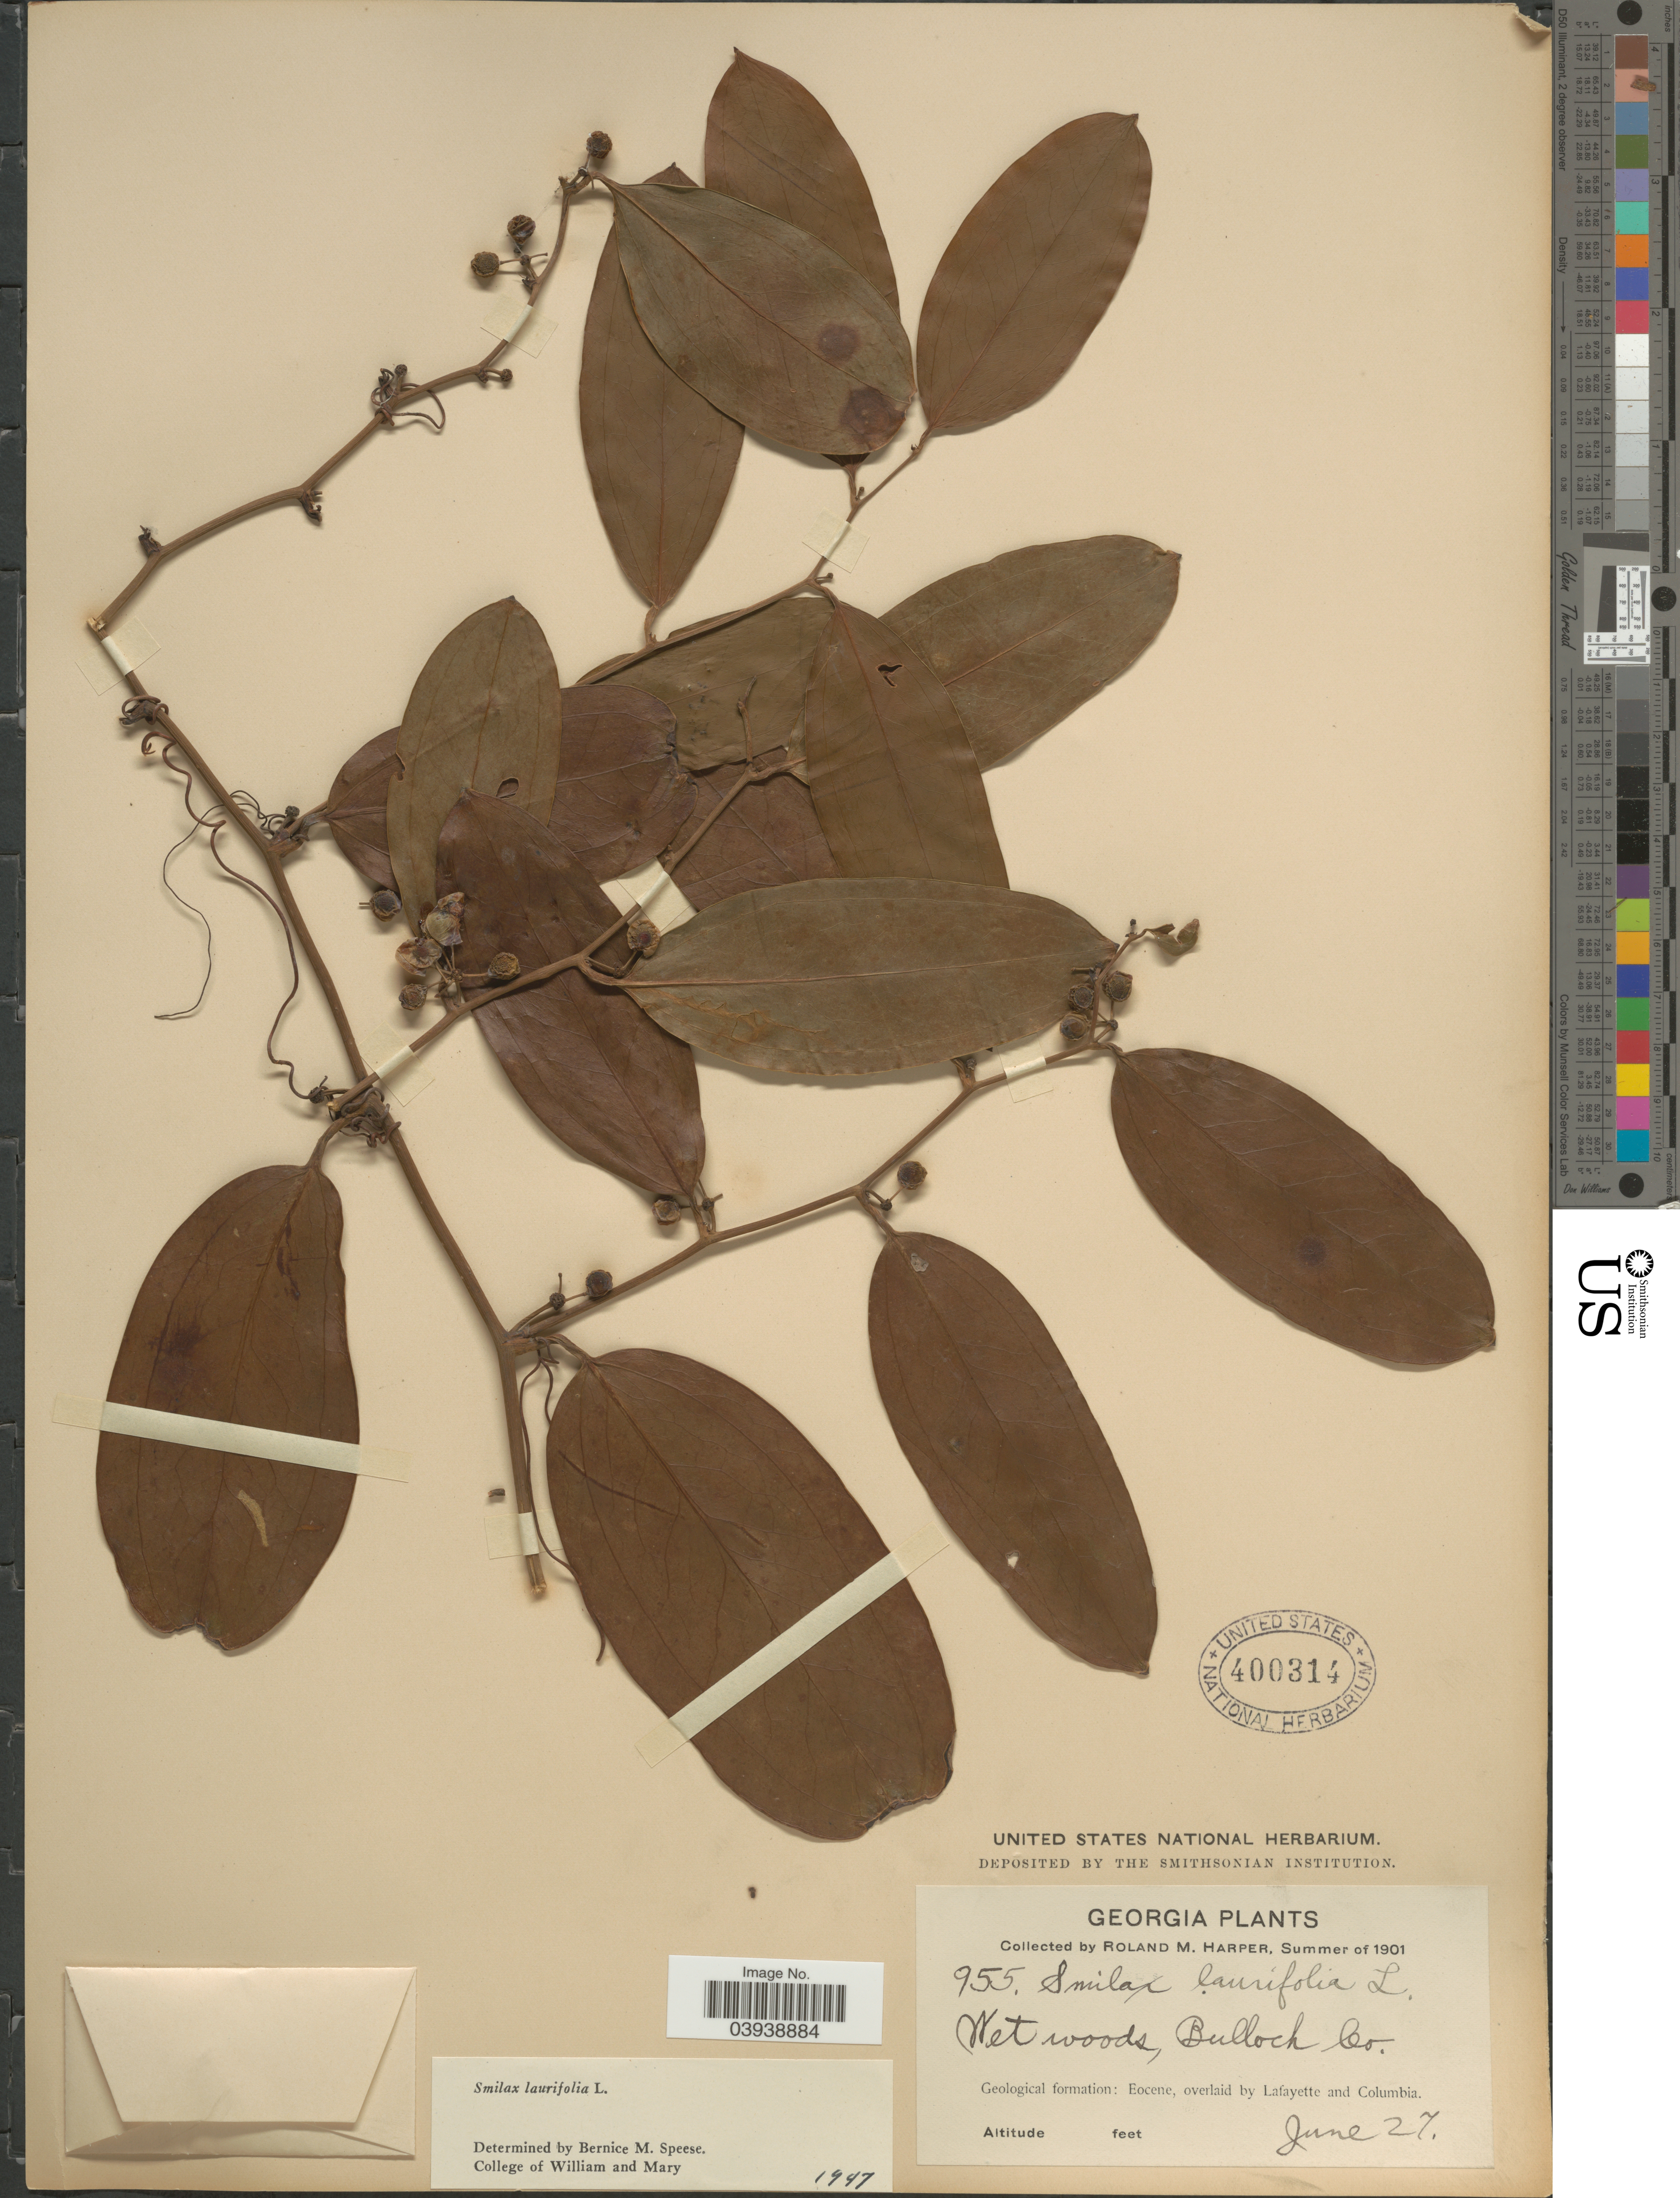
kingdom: Plantae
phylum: Tracheophyta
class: Liliopsida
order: Liliales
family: Smilacaceae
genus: Smilax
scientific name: Smilax laurifolia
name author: L.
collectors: R. M. Harper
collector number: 955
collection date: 1901-06-27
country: United States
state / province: Georgia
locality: Wet woods, Bullock Co. Geological formation: Eocene, overlaid by Lafayette and Columbia.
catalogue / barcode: US 400314